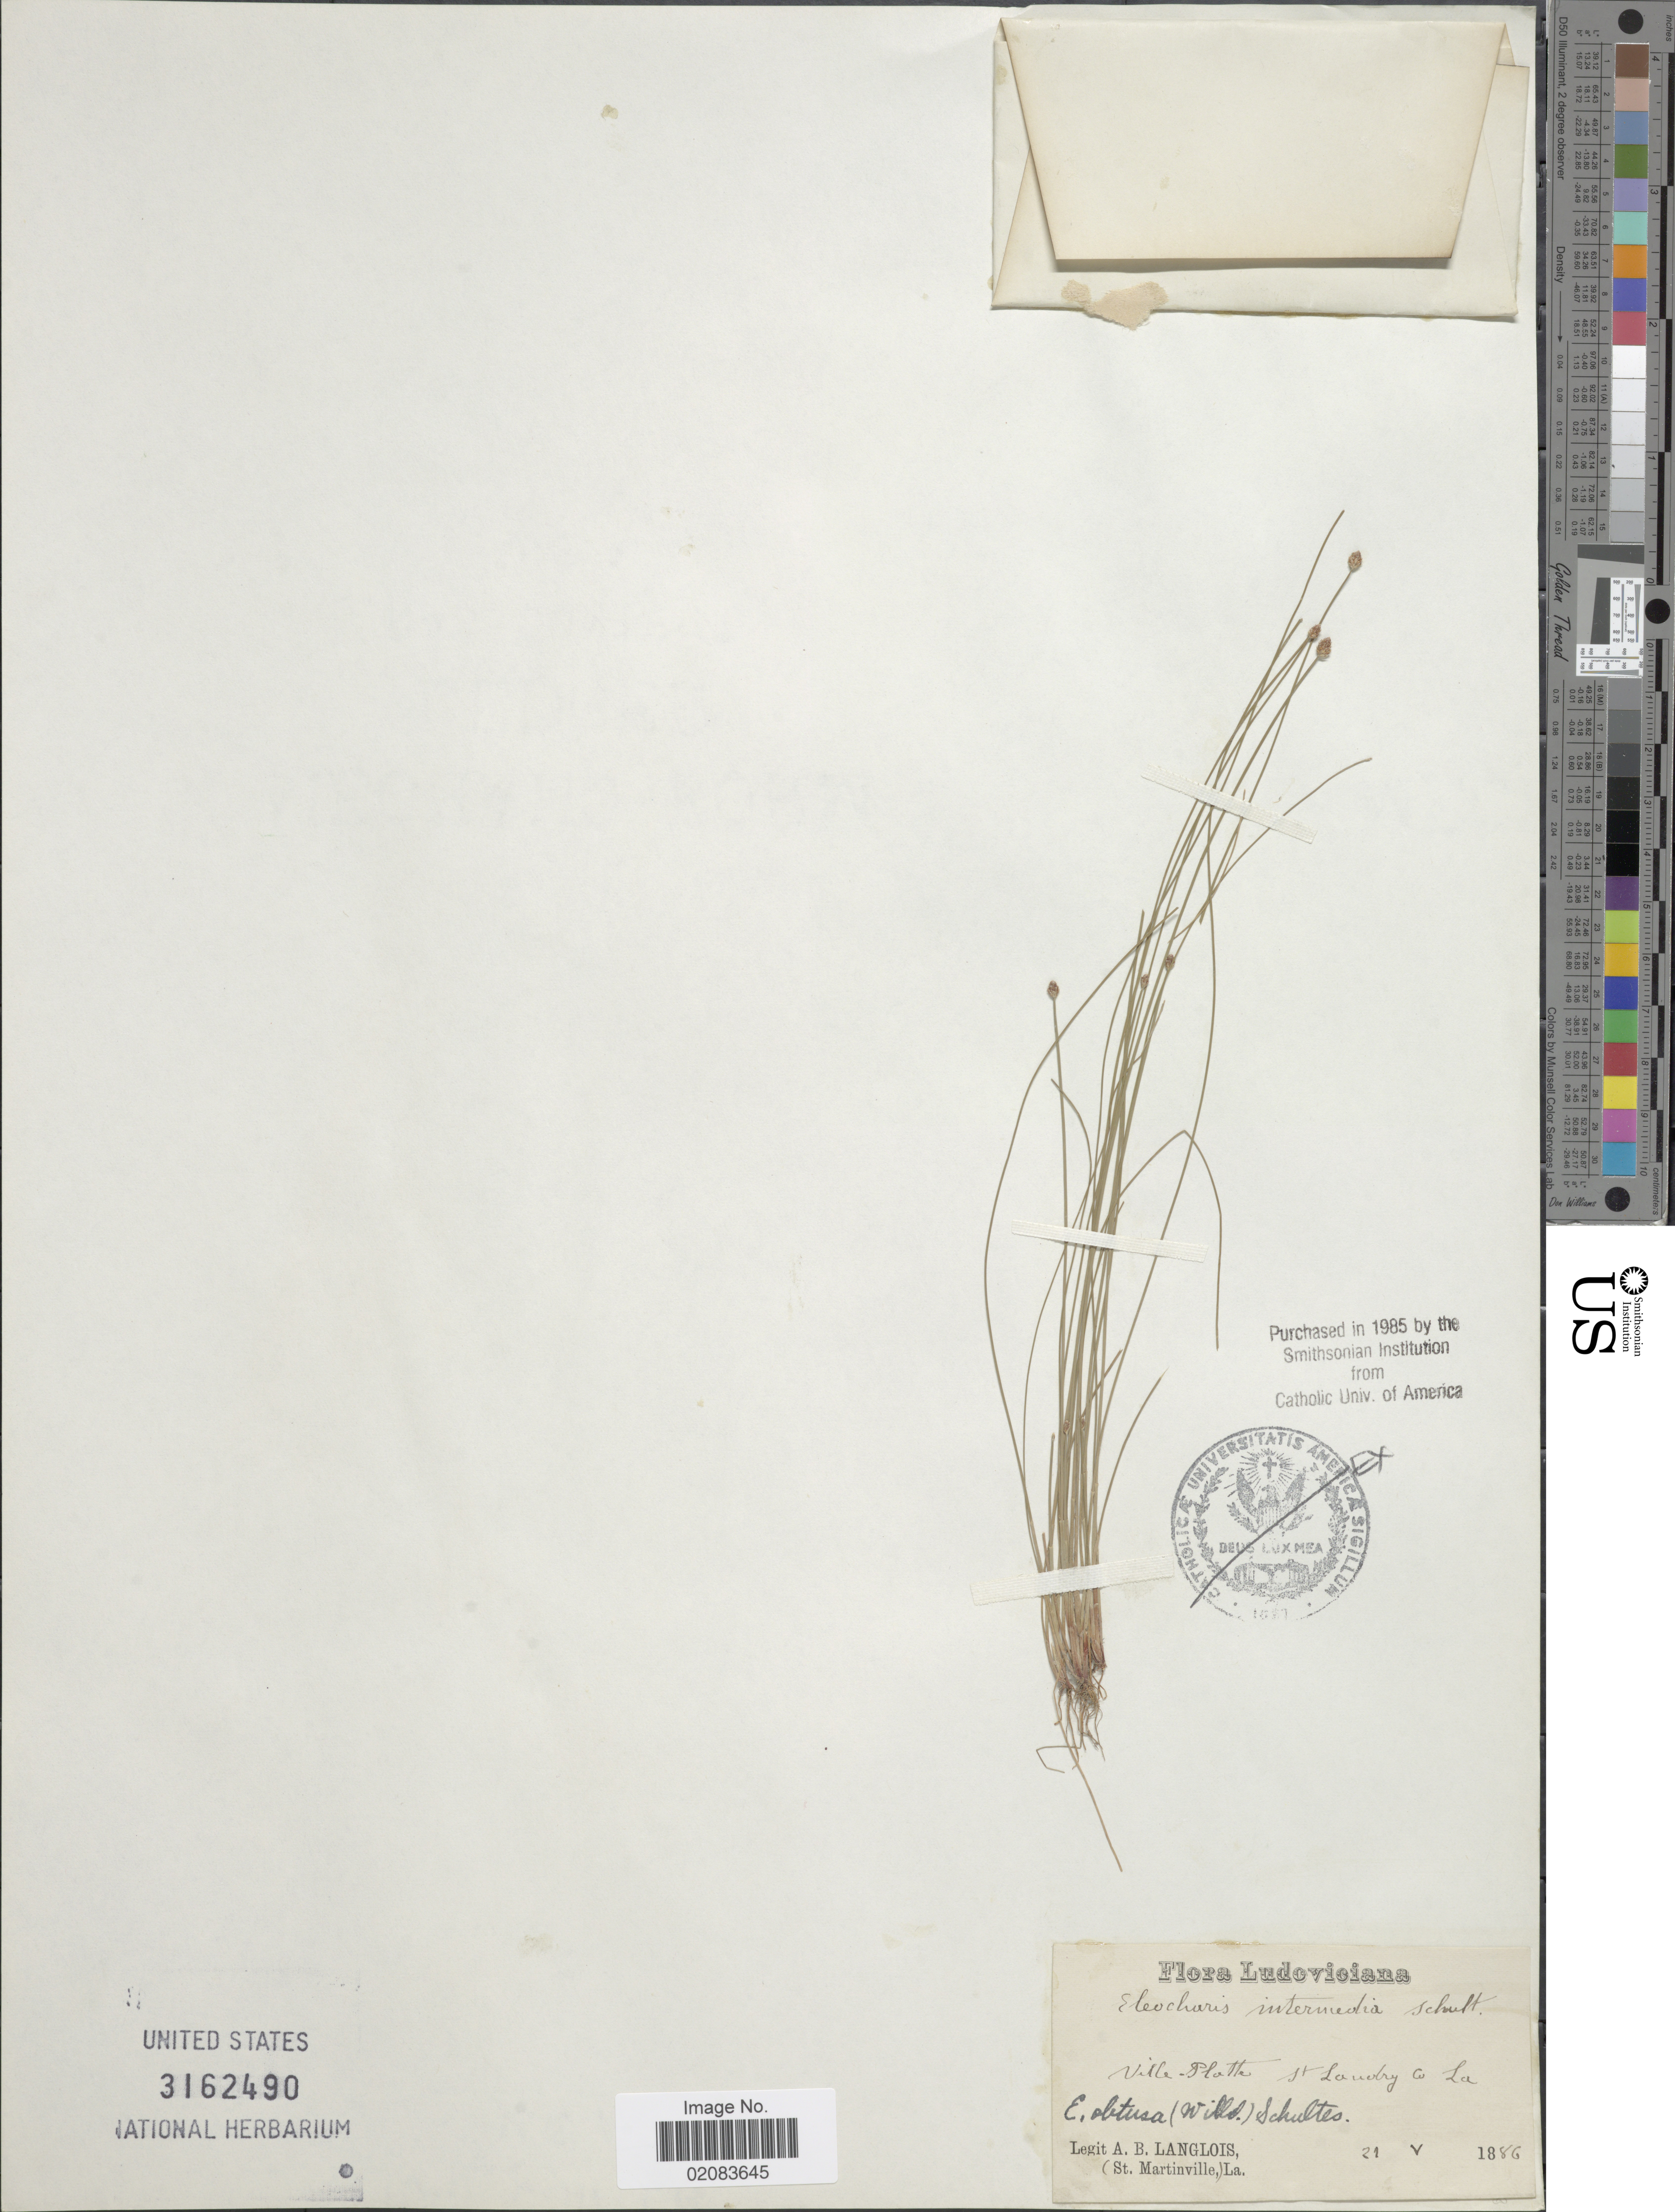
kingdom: Plantae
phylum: Tracheophyta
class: Liliopsida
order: Poales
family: Cyperaceae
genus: Eleocharis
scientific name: Eleocharis obtusa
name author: (Willd.) Schult.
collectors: A. Langlois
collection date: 1886-05-21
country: United States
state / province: Louisiana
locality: Ville-Platte, St. Laundry Co.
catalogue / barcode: US 3162490